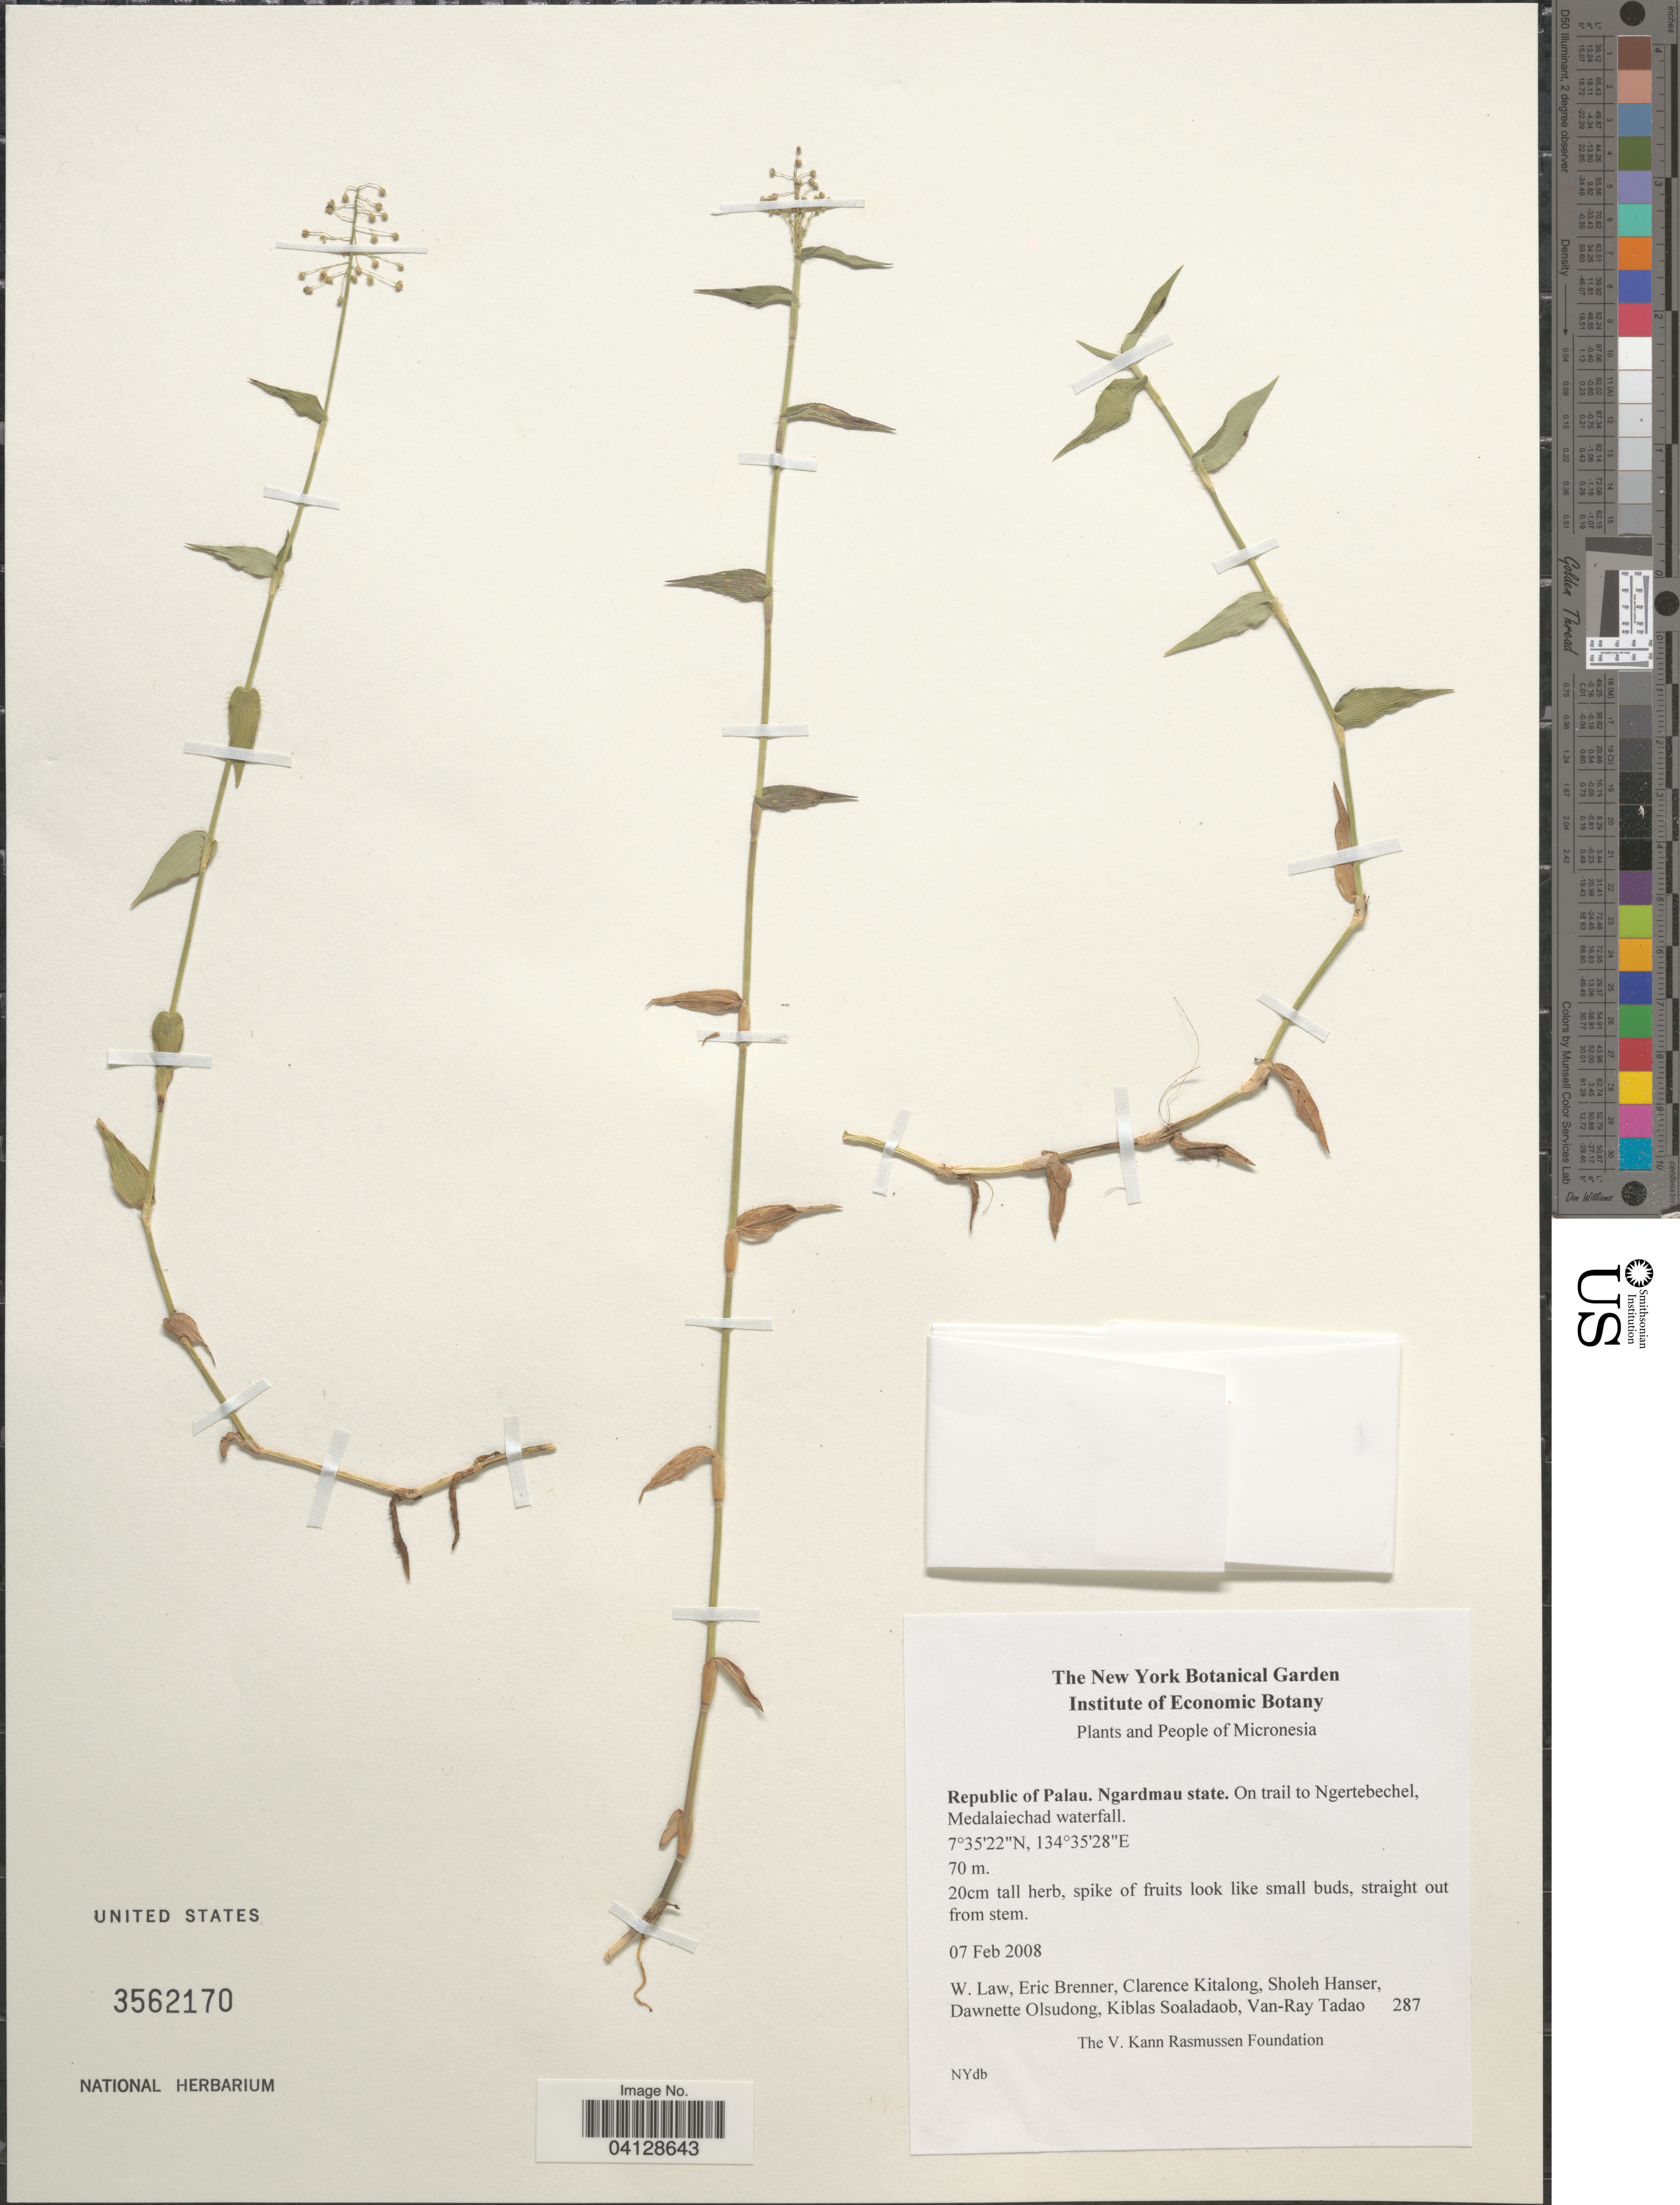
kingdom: Plantae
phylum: Tracheophyta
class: Liliopsida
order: Poales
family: Poaceae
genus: Isachne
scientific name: Isachne globosa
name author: (Thunb.) Kuntze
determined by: Lorence, David H., (PTBG), National Tropical Botanical Garden (UNITED STATES)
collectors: W. Law, E. Brenner, C. Kitalong, S. Hanser & et al.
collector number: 287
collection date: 2008-02-07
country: Palau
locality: Micronesia. Republic of Palau. Ngardmau state. On trail to Ngertebechel, Medalaiechad waterfall.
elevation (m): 70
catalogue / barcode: US 3562170